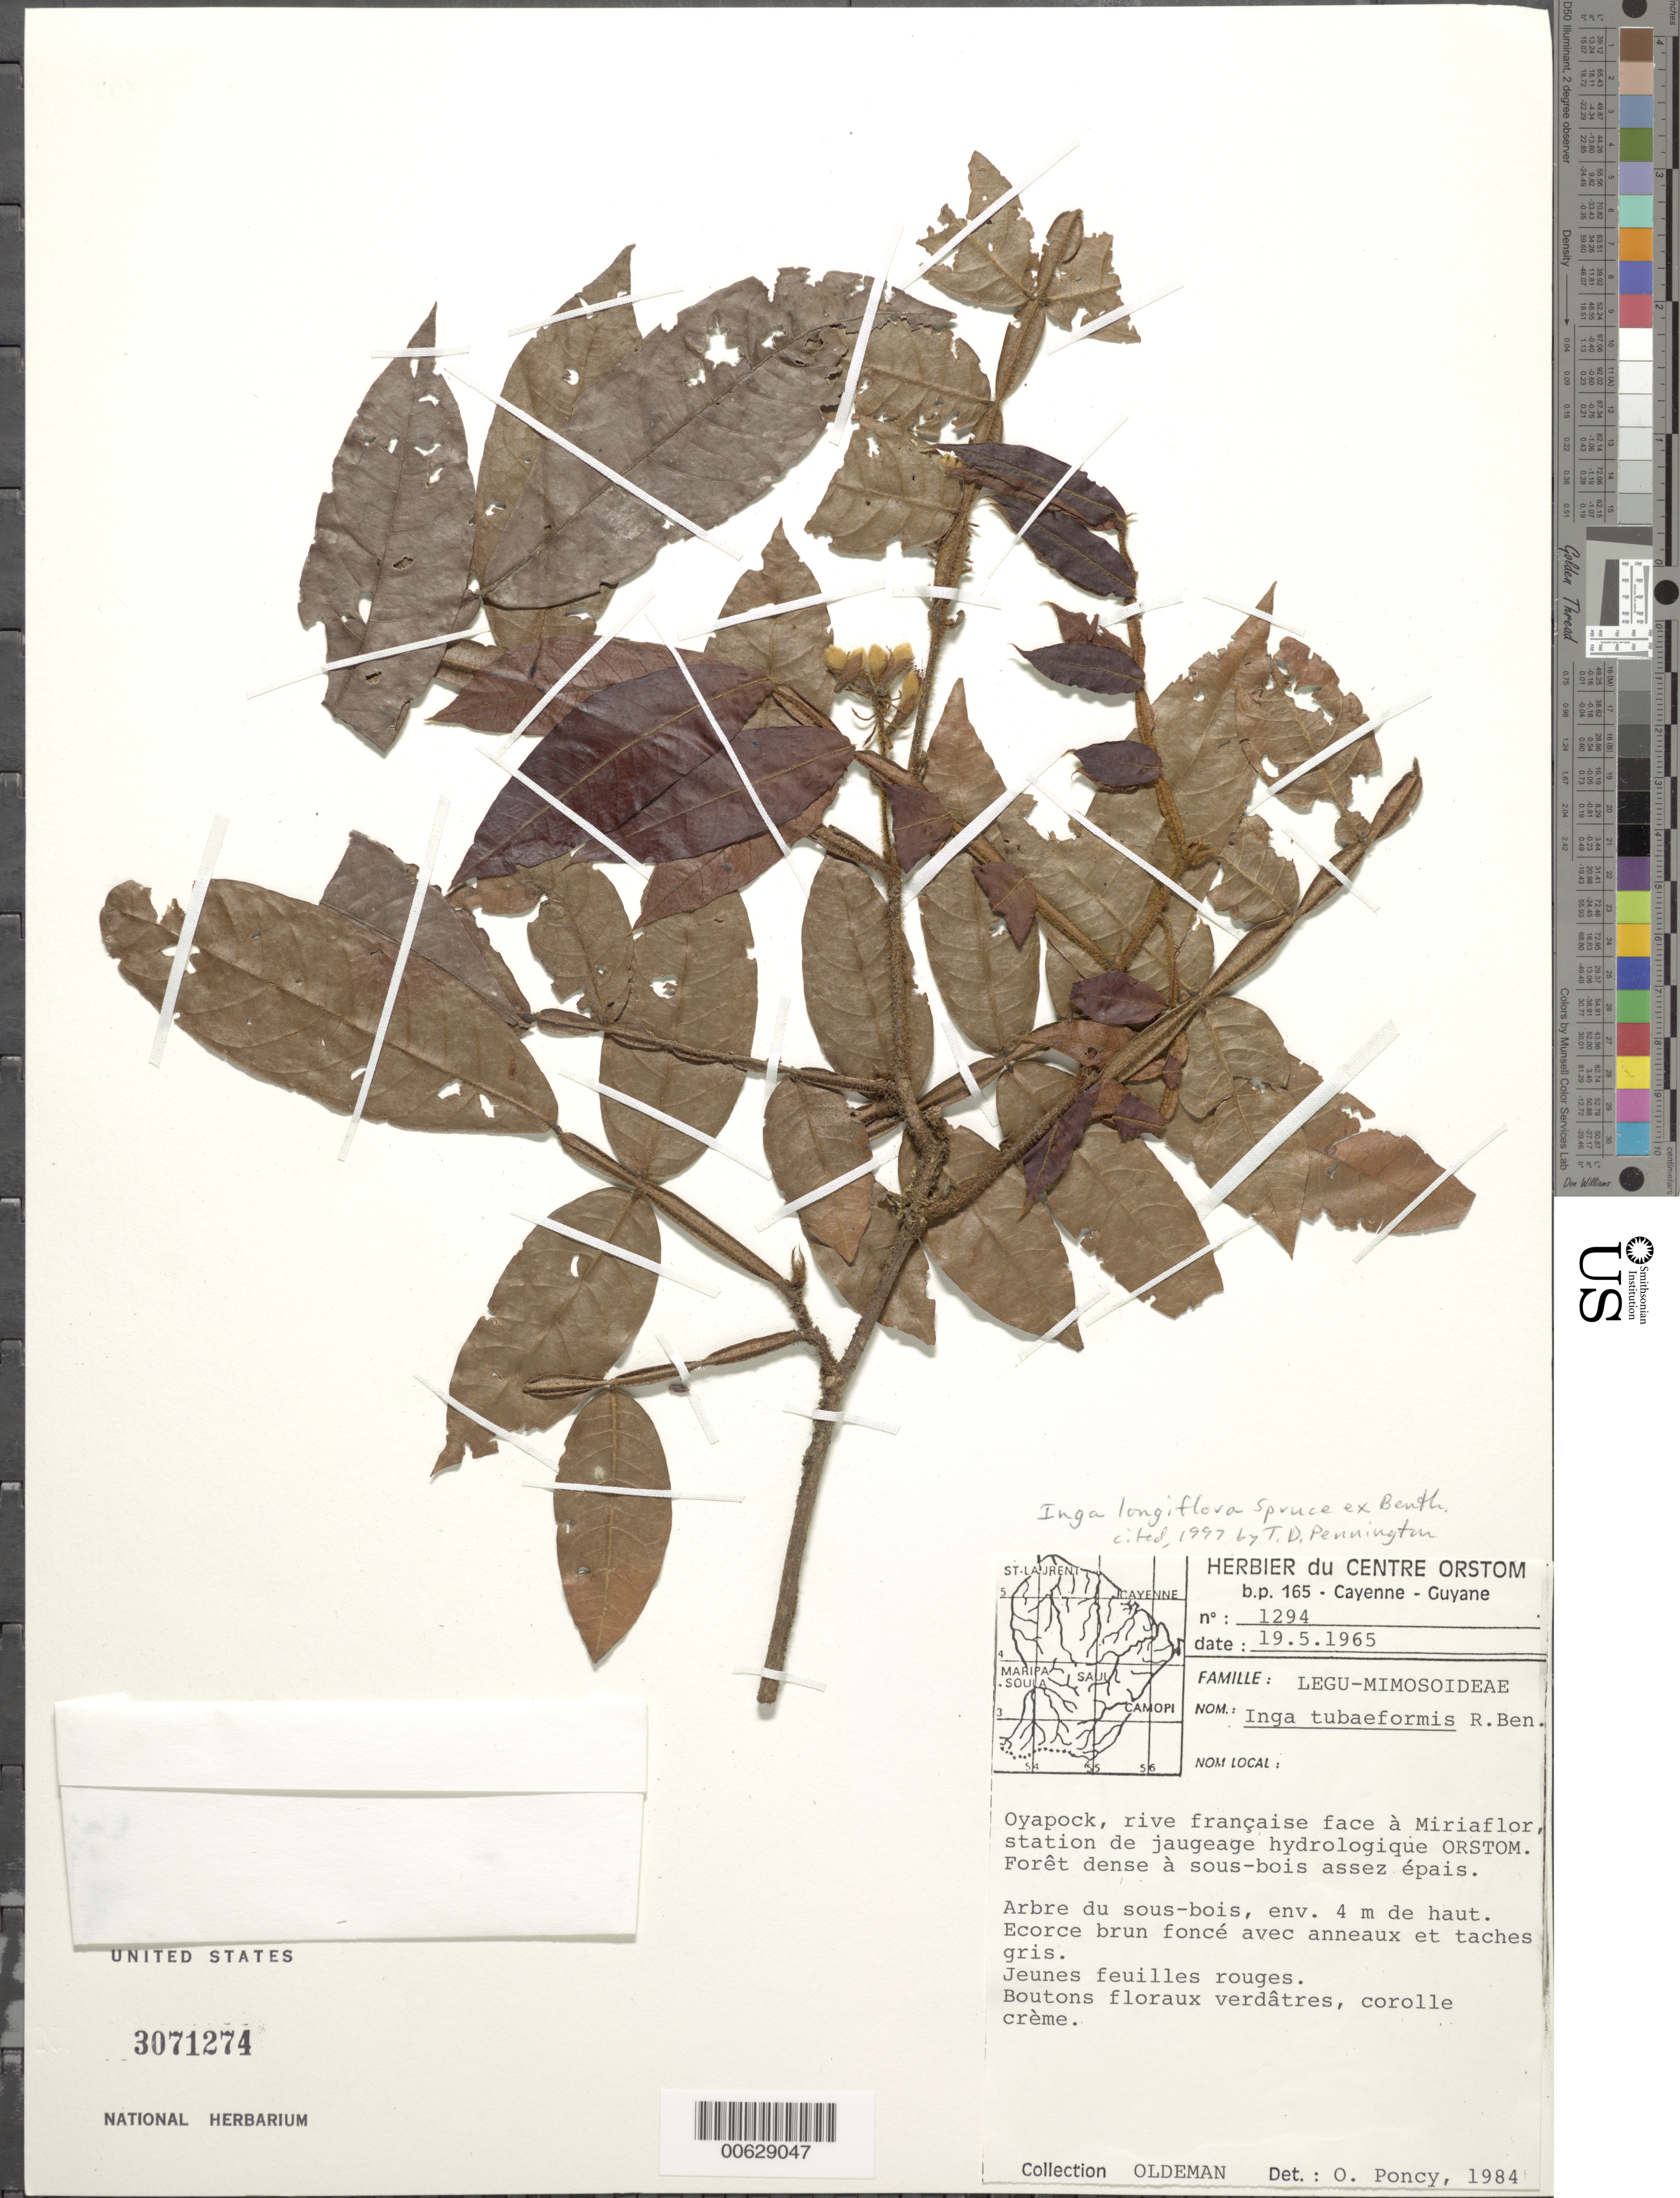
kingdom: Plantae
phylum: Tracheophyta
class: Magnoliopsida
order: Fabales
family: Fabaceae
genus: Inga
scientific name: Inga longiflora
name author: Spruce ex Benth.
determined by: Pennington, T. D., (K)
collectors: R. Oldeman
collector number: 1294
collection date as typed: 19-May-65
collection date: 1965-05-19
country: French Guiana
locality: Oyapock, rive Francaise face à Mariaflor, station de gaugeage hydrologique ORSTOM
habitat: Foret dense sous-bois assez epais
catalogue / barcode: US 3071274